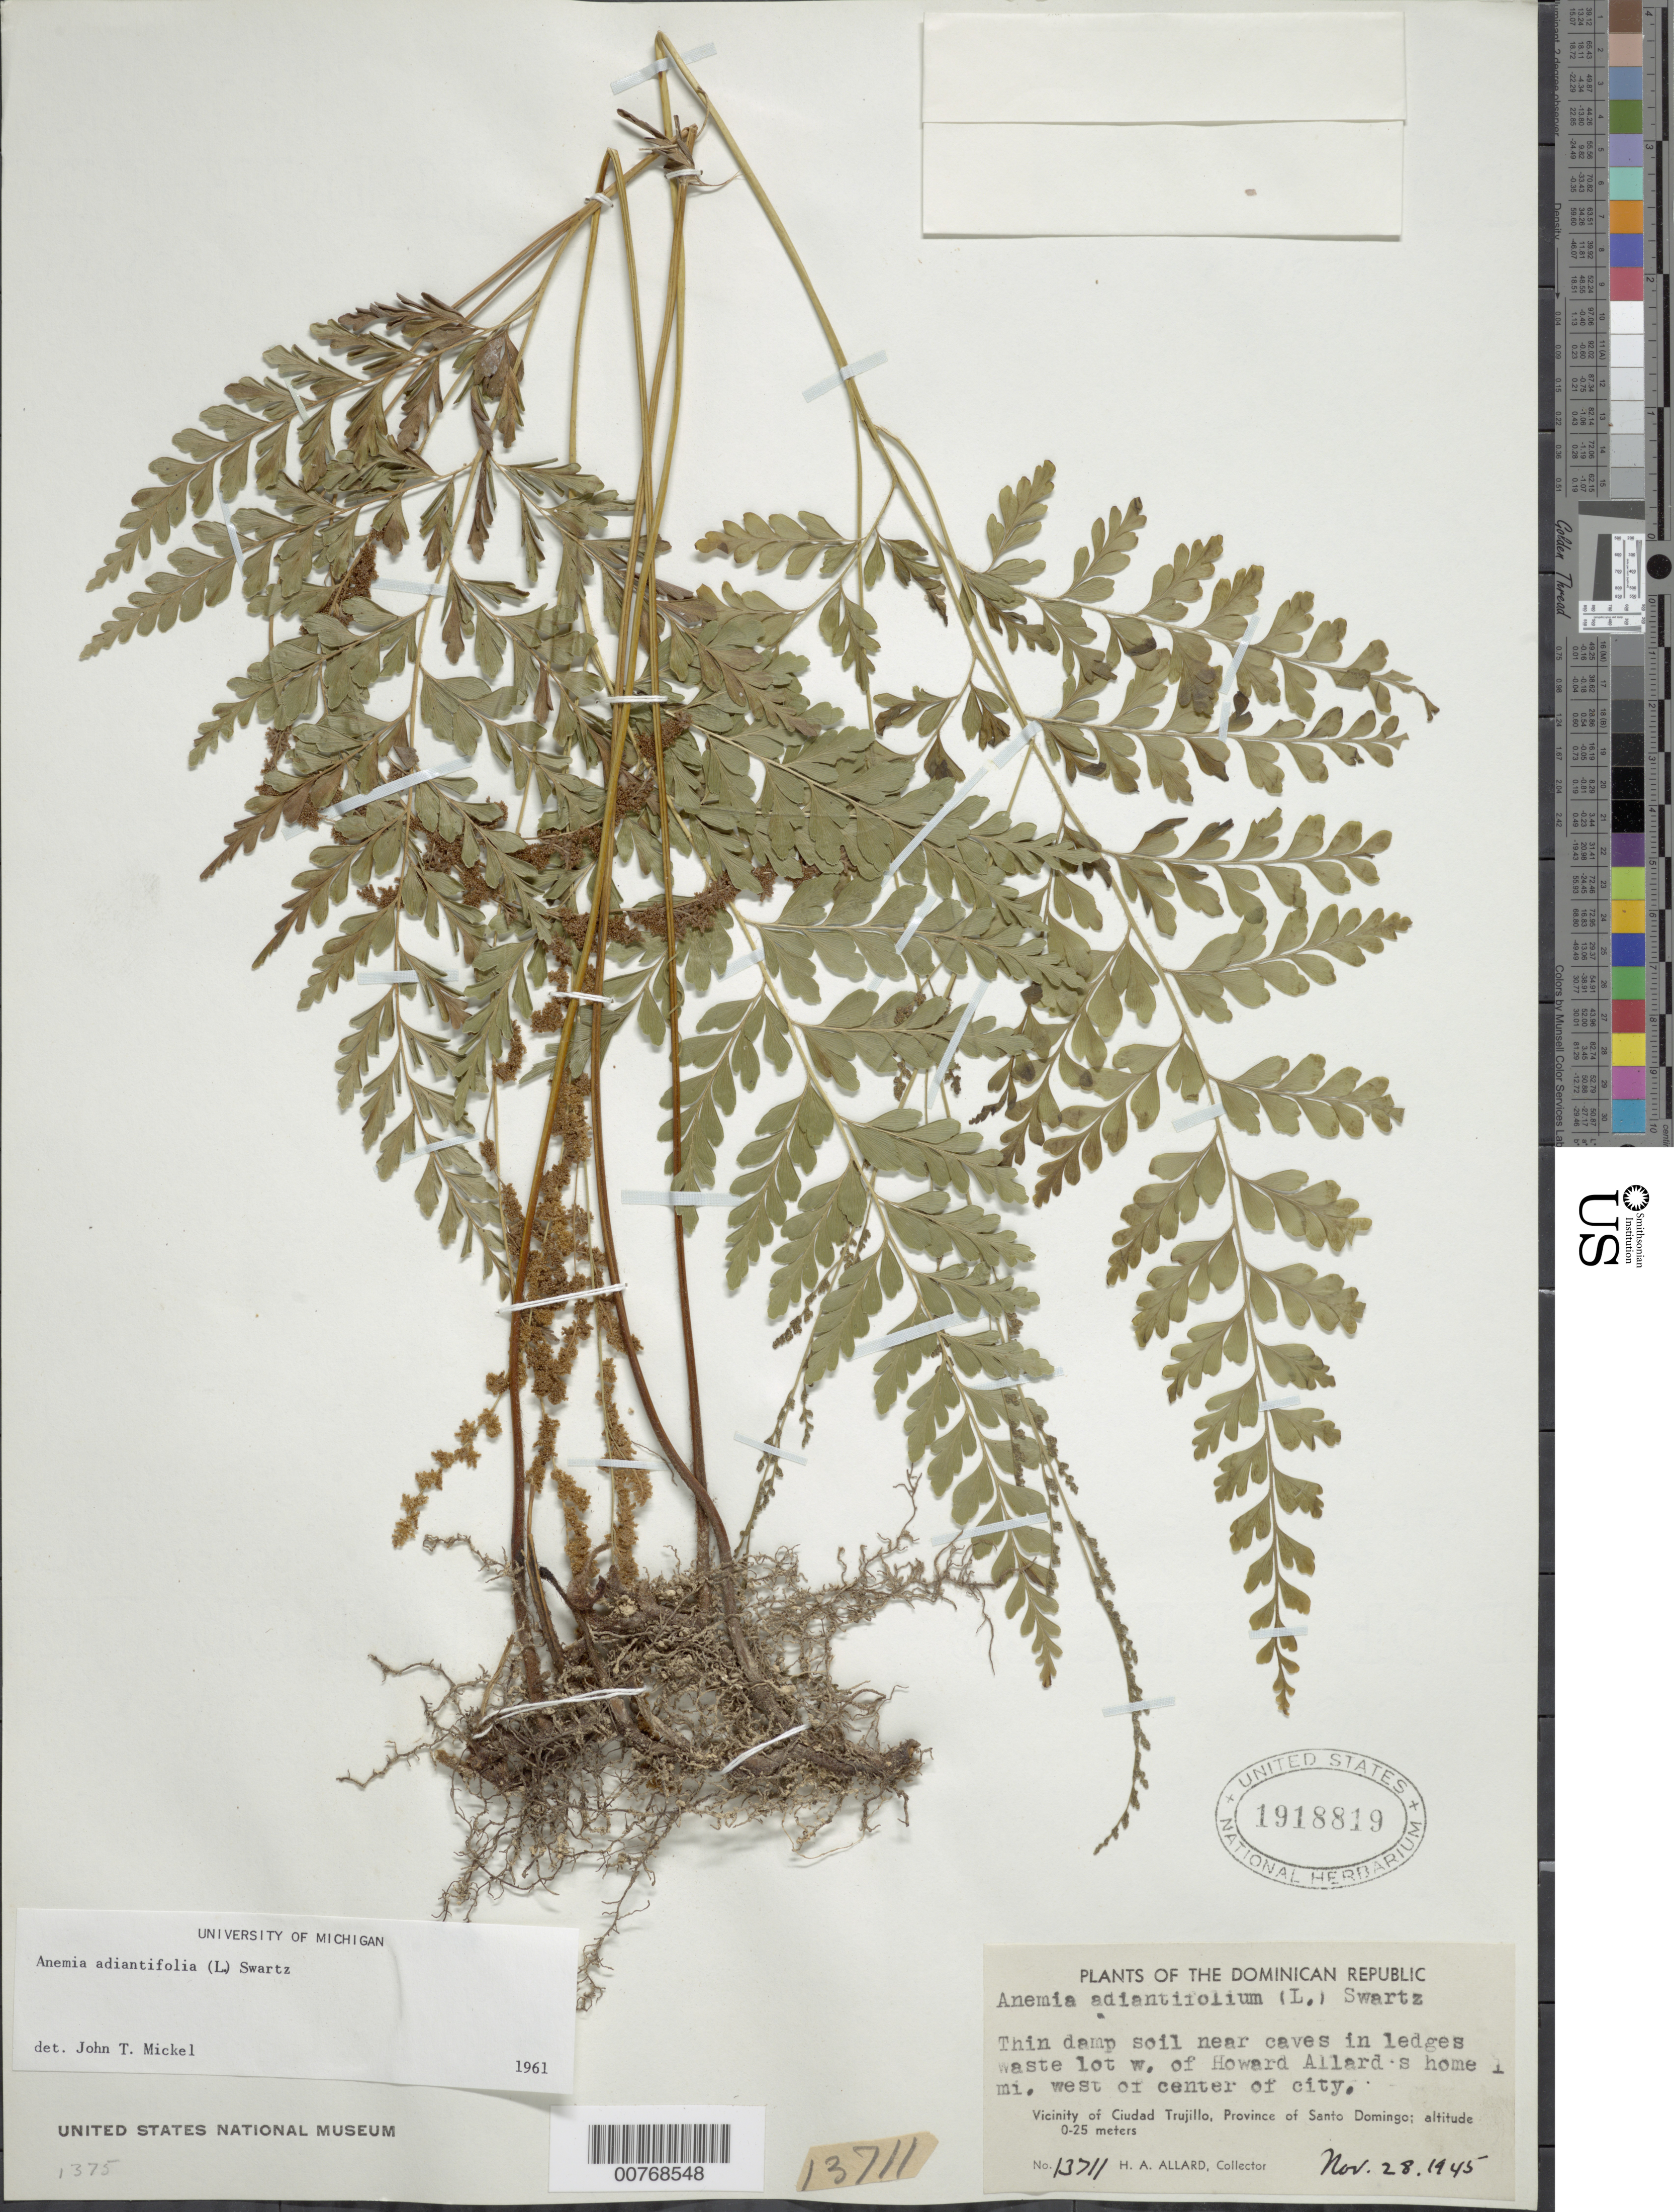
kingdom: Plantae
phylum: Tracheophyta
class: Polypodiopsida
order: Schizaeales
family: Anemiaceae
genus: Anemia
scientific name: Anemia adiantifolia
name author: (L.) Sw.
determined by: Mickel, J. T., (NY), New York Botanical Garden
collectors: H. A. Allard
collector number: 13711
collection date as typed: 28 Nov 1945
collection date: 1945-11-28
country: Dominican Republic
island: Hispaniola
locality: Vicinity of Ciudad Trujillo. Province of Santo Domingo. Near caves in ledges waste lot W of Allard's home, 1 mi W of center of city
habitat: Thin damp soil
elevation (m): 0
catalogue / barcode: US 1918819